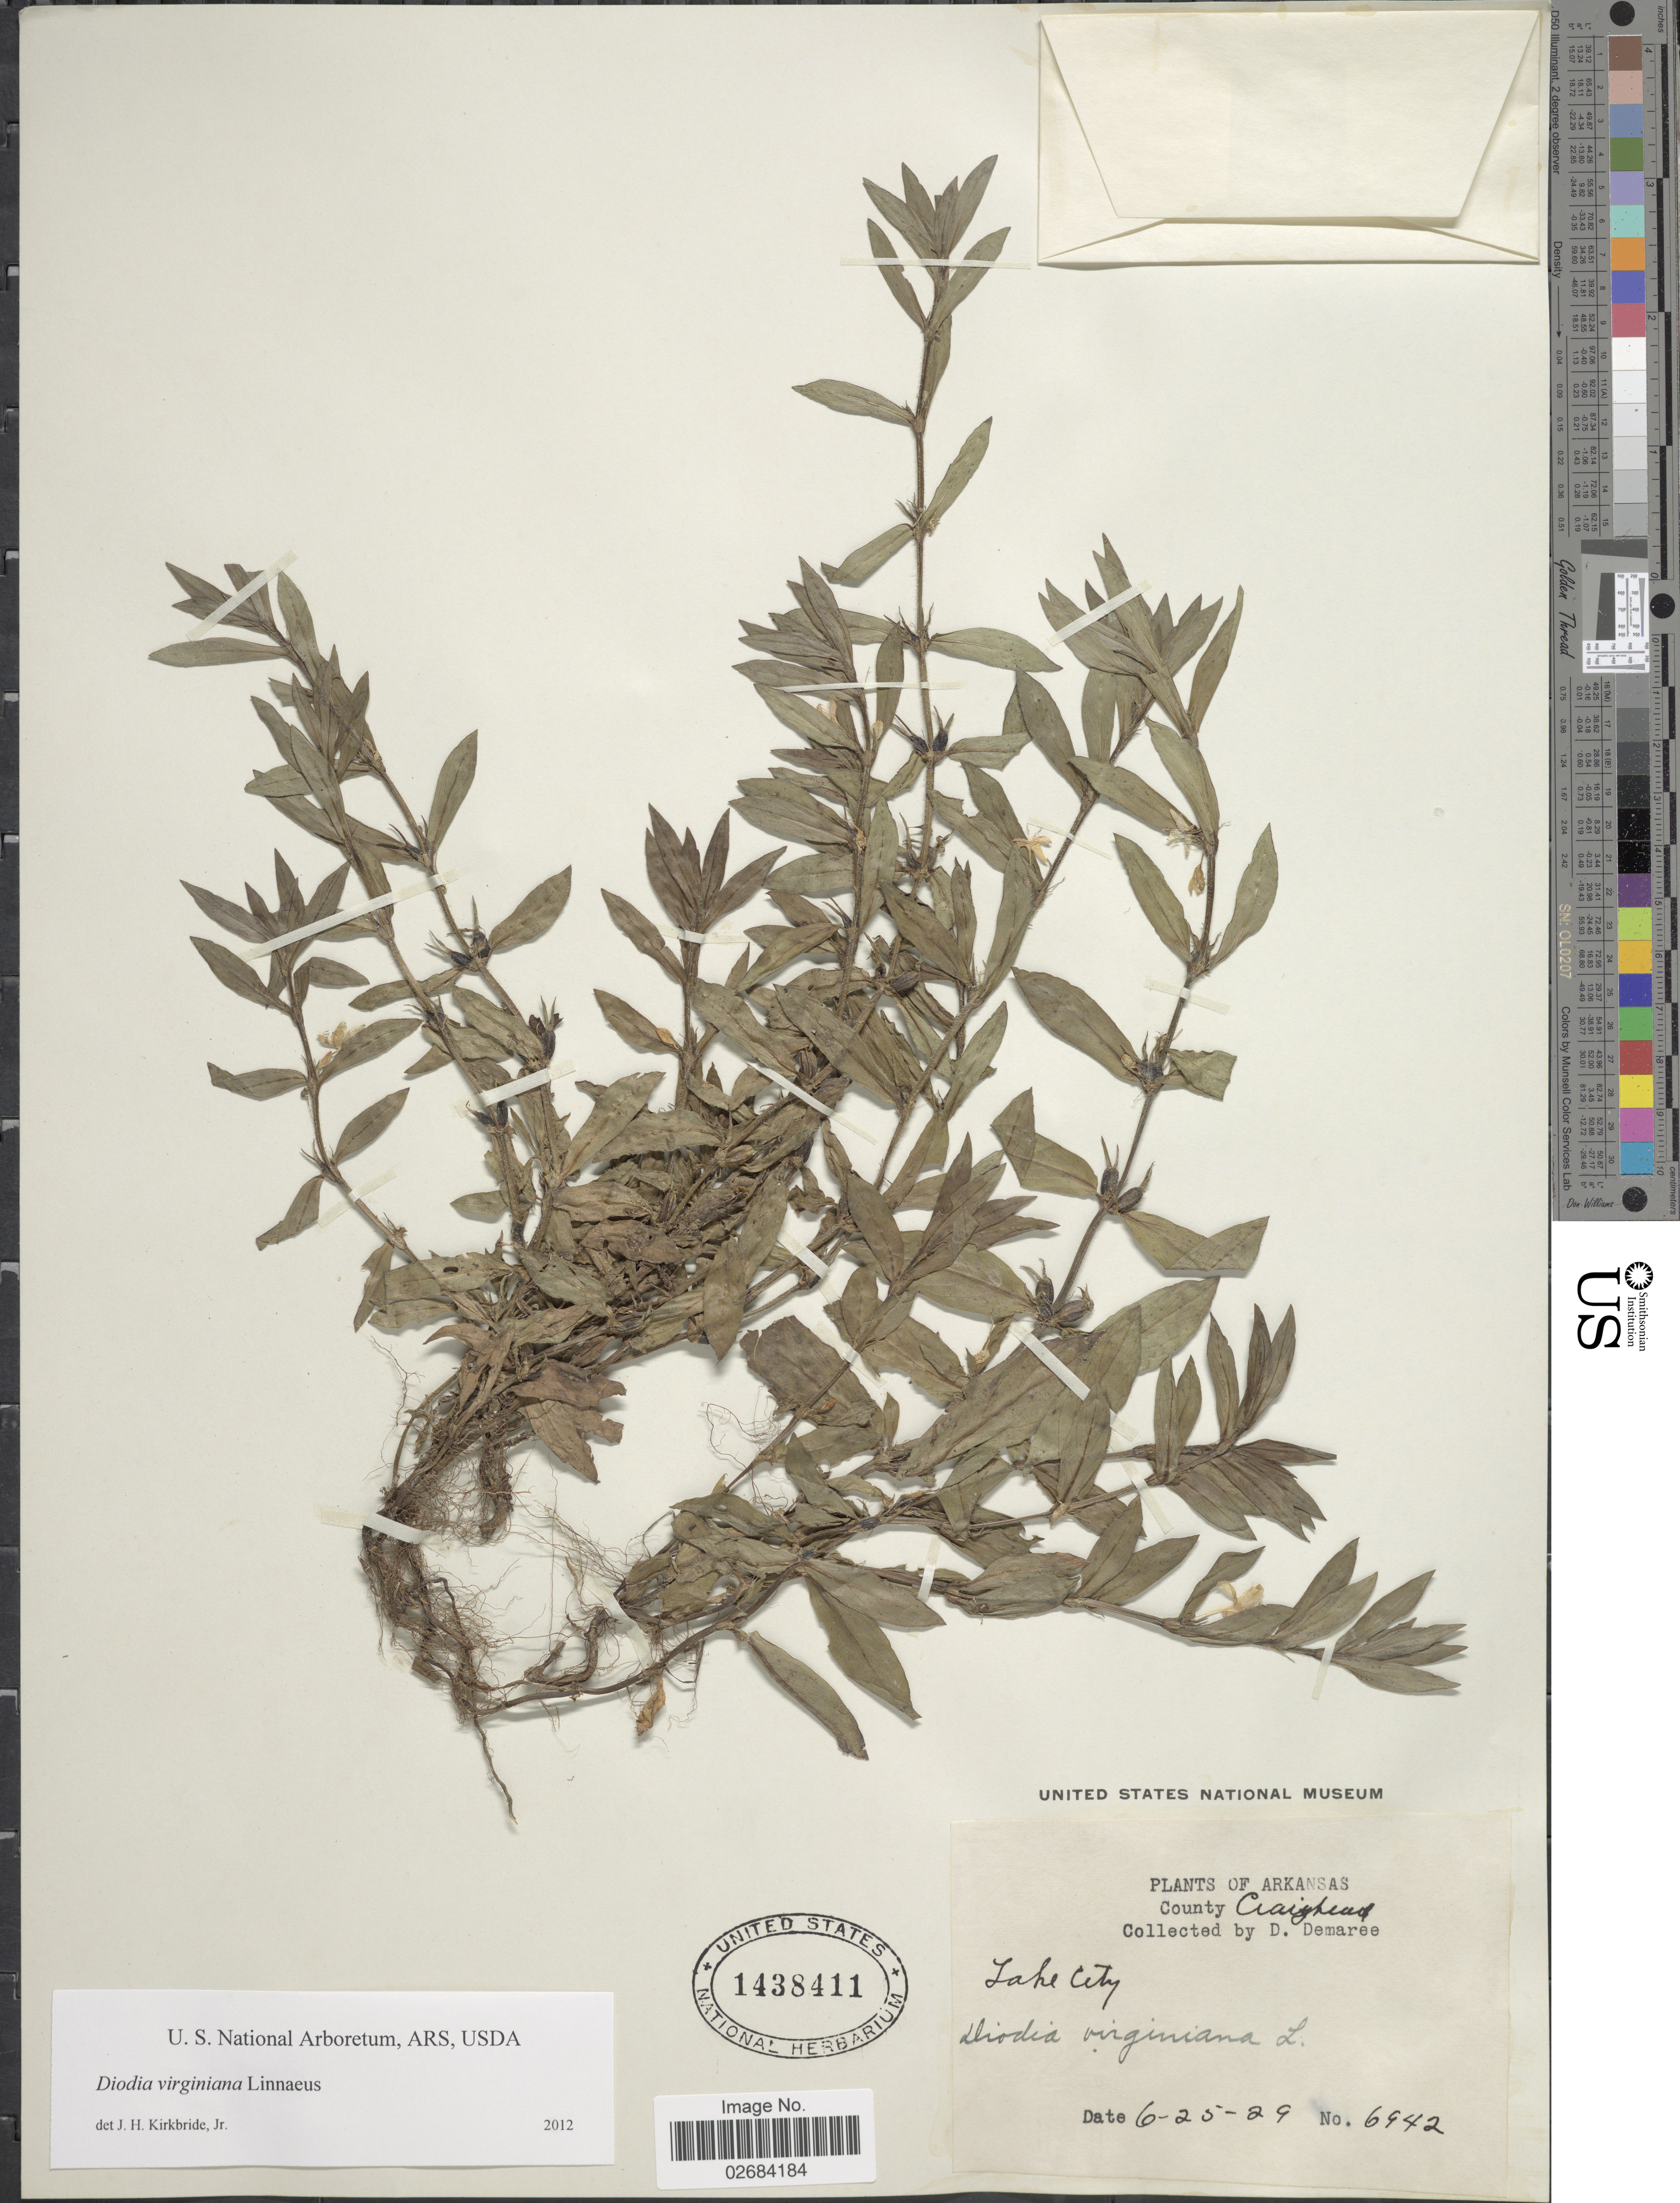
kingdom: Plantae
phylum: Tracheophyta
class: Magnoliopsida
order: Gentianales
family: Rubiaceae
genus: Diodia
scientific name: Diodia virginiana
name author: L.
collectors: D. Demaree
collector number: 6942*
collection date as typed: Transcribed d/m/y: 25/6/29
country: United States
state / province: Arkansas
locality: County Craighead, Lake City.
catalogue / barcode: US 1438411